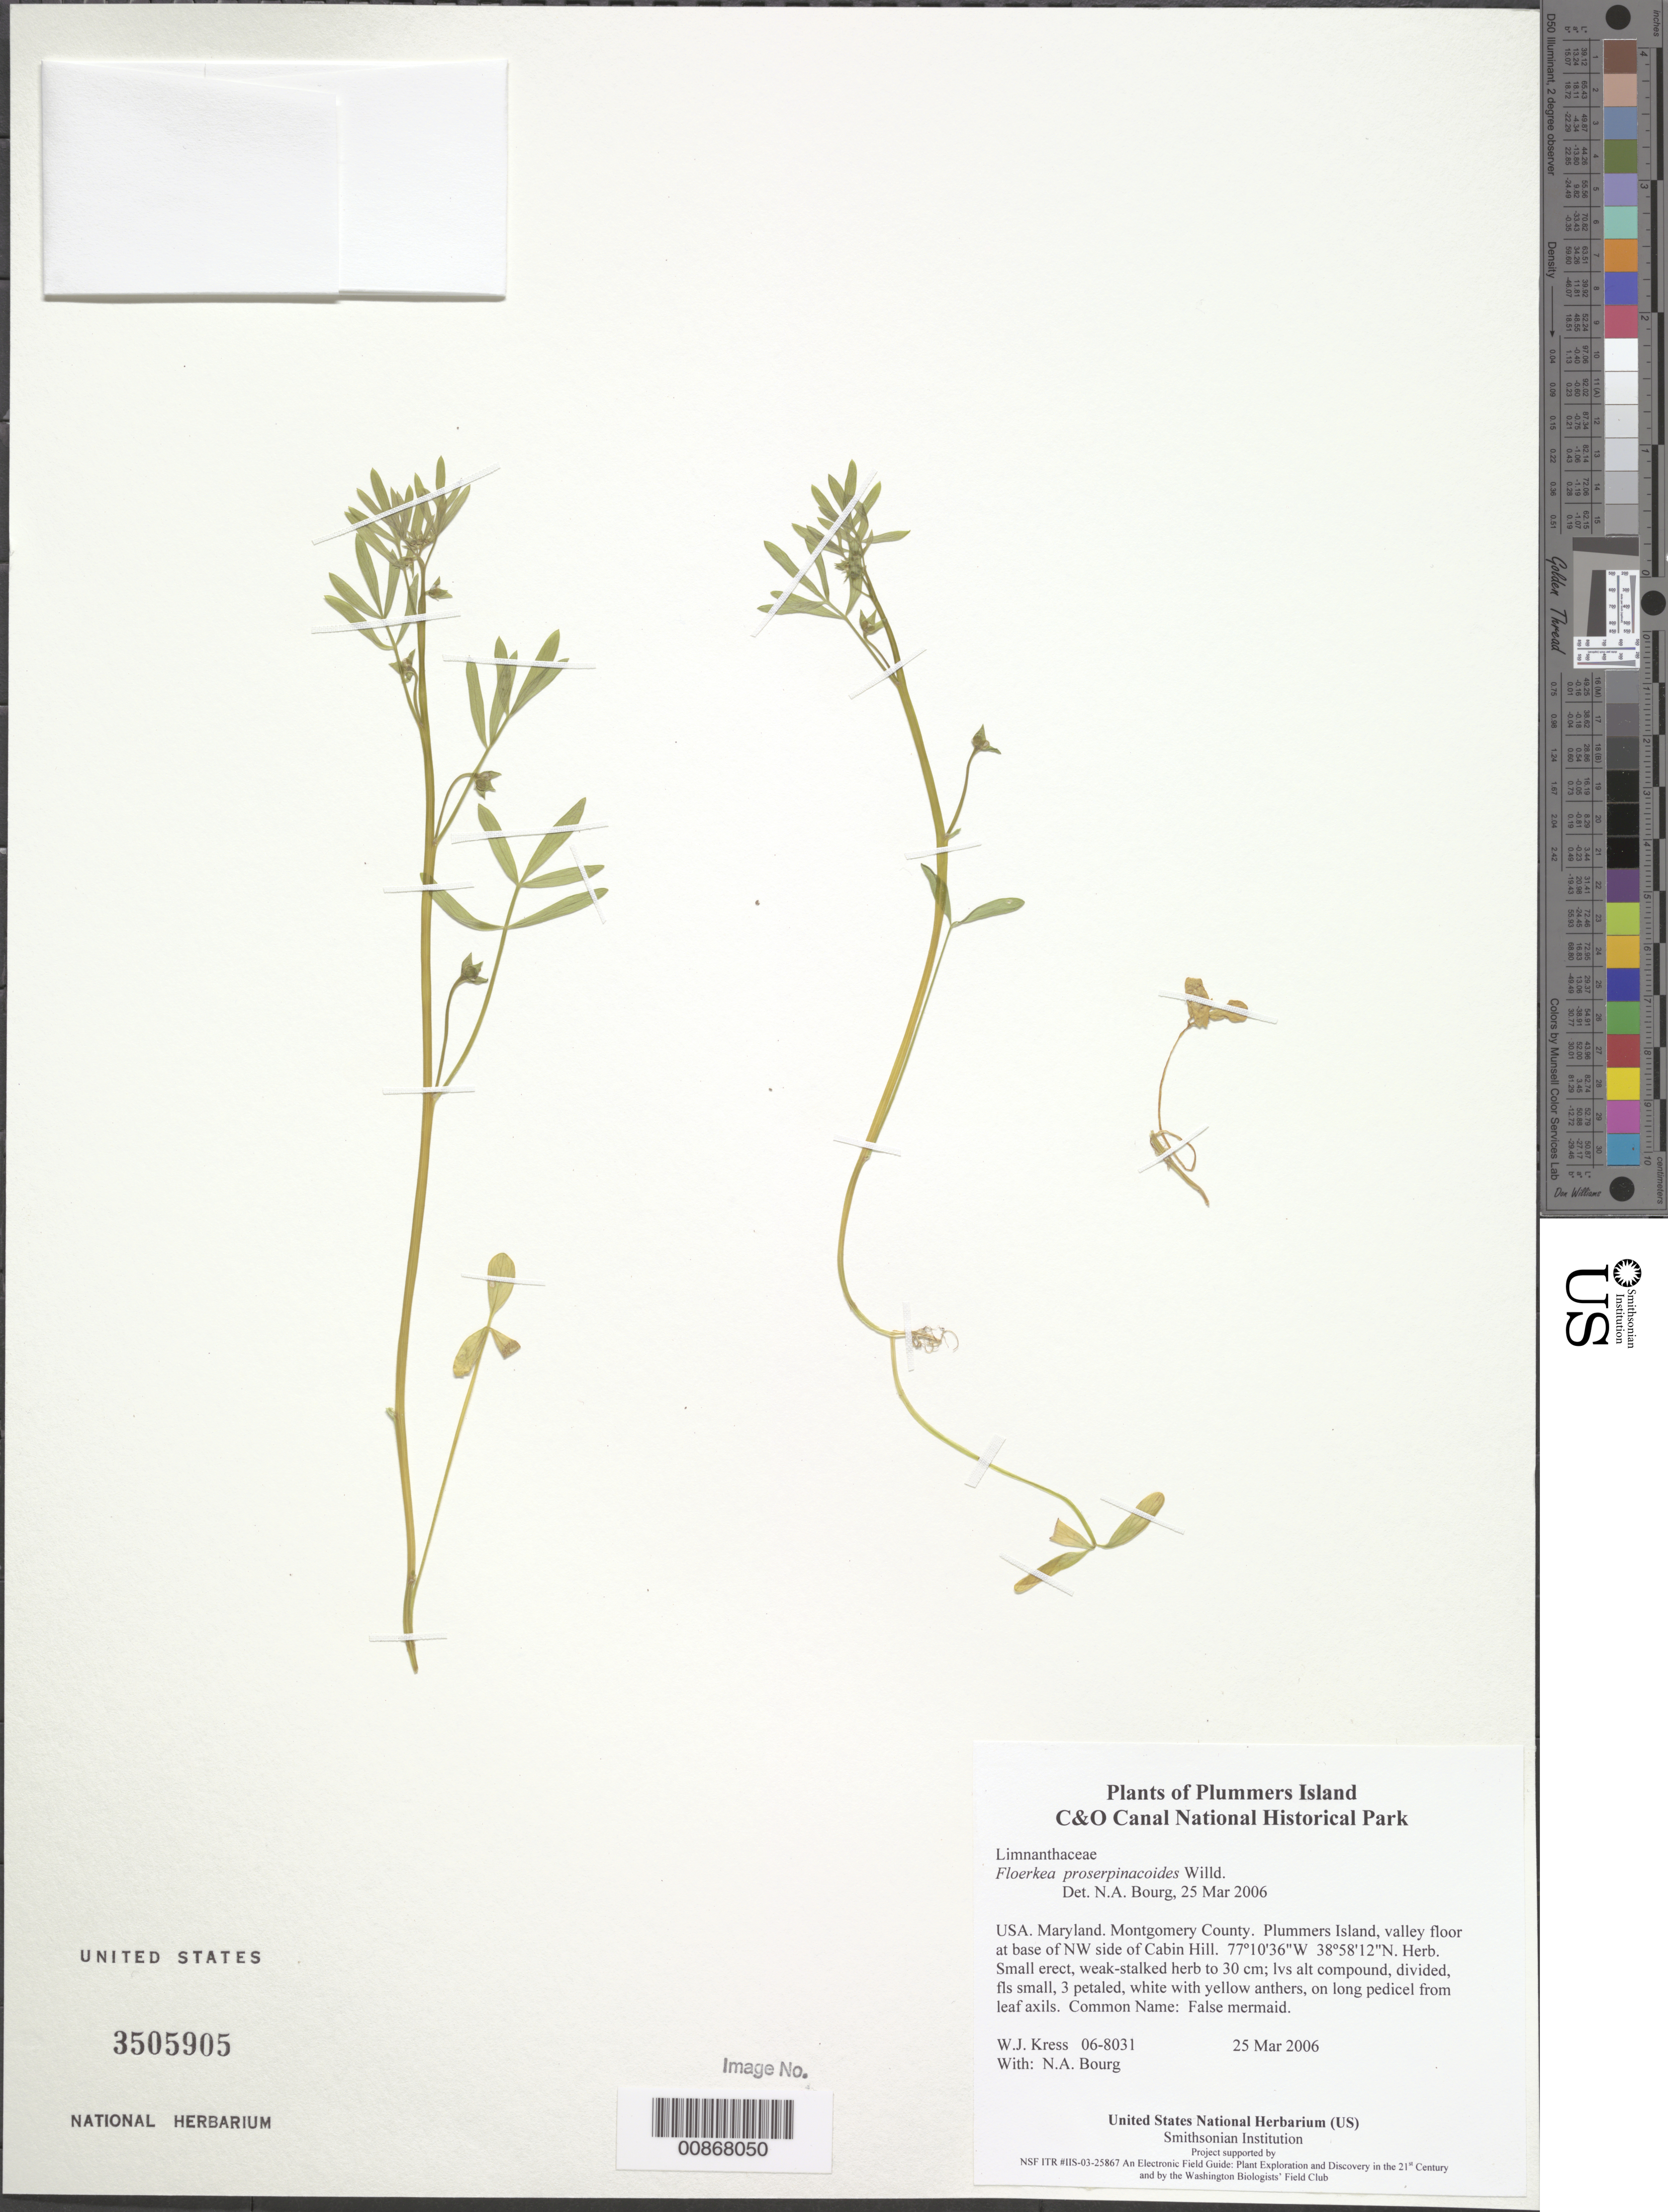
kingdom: Plantae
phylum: Tracheophyta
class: Magnoliopsida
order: Brassicales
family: Limnanthaceae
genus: Floerkea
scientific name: Floerkea proserpinacoides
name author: Willd.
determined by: Bourg, N. A.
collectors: W. J. Kress & N. A. Bourg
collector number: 06-8031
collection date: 2006-03-25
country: United States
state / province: Maryland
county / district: Montgomery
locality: Chesapeake and Ohio Canal National Historical Park, Plummers Island, valley floor at base of NW side of cabin hill.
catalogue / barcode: US 3505905